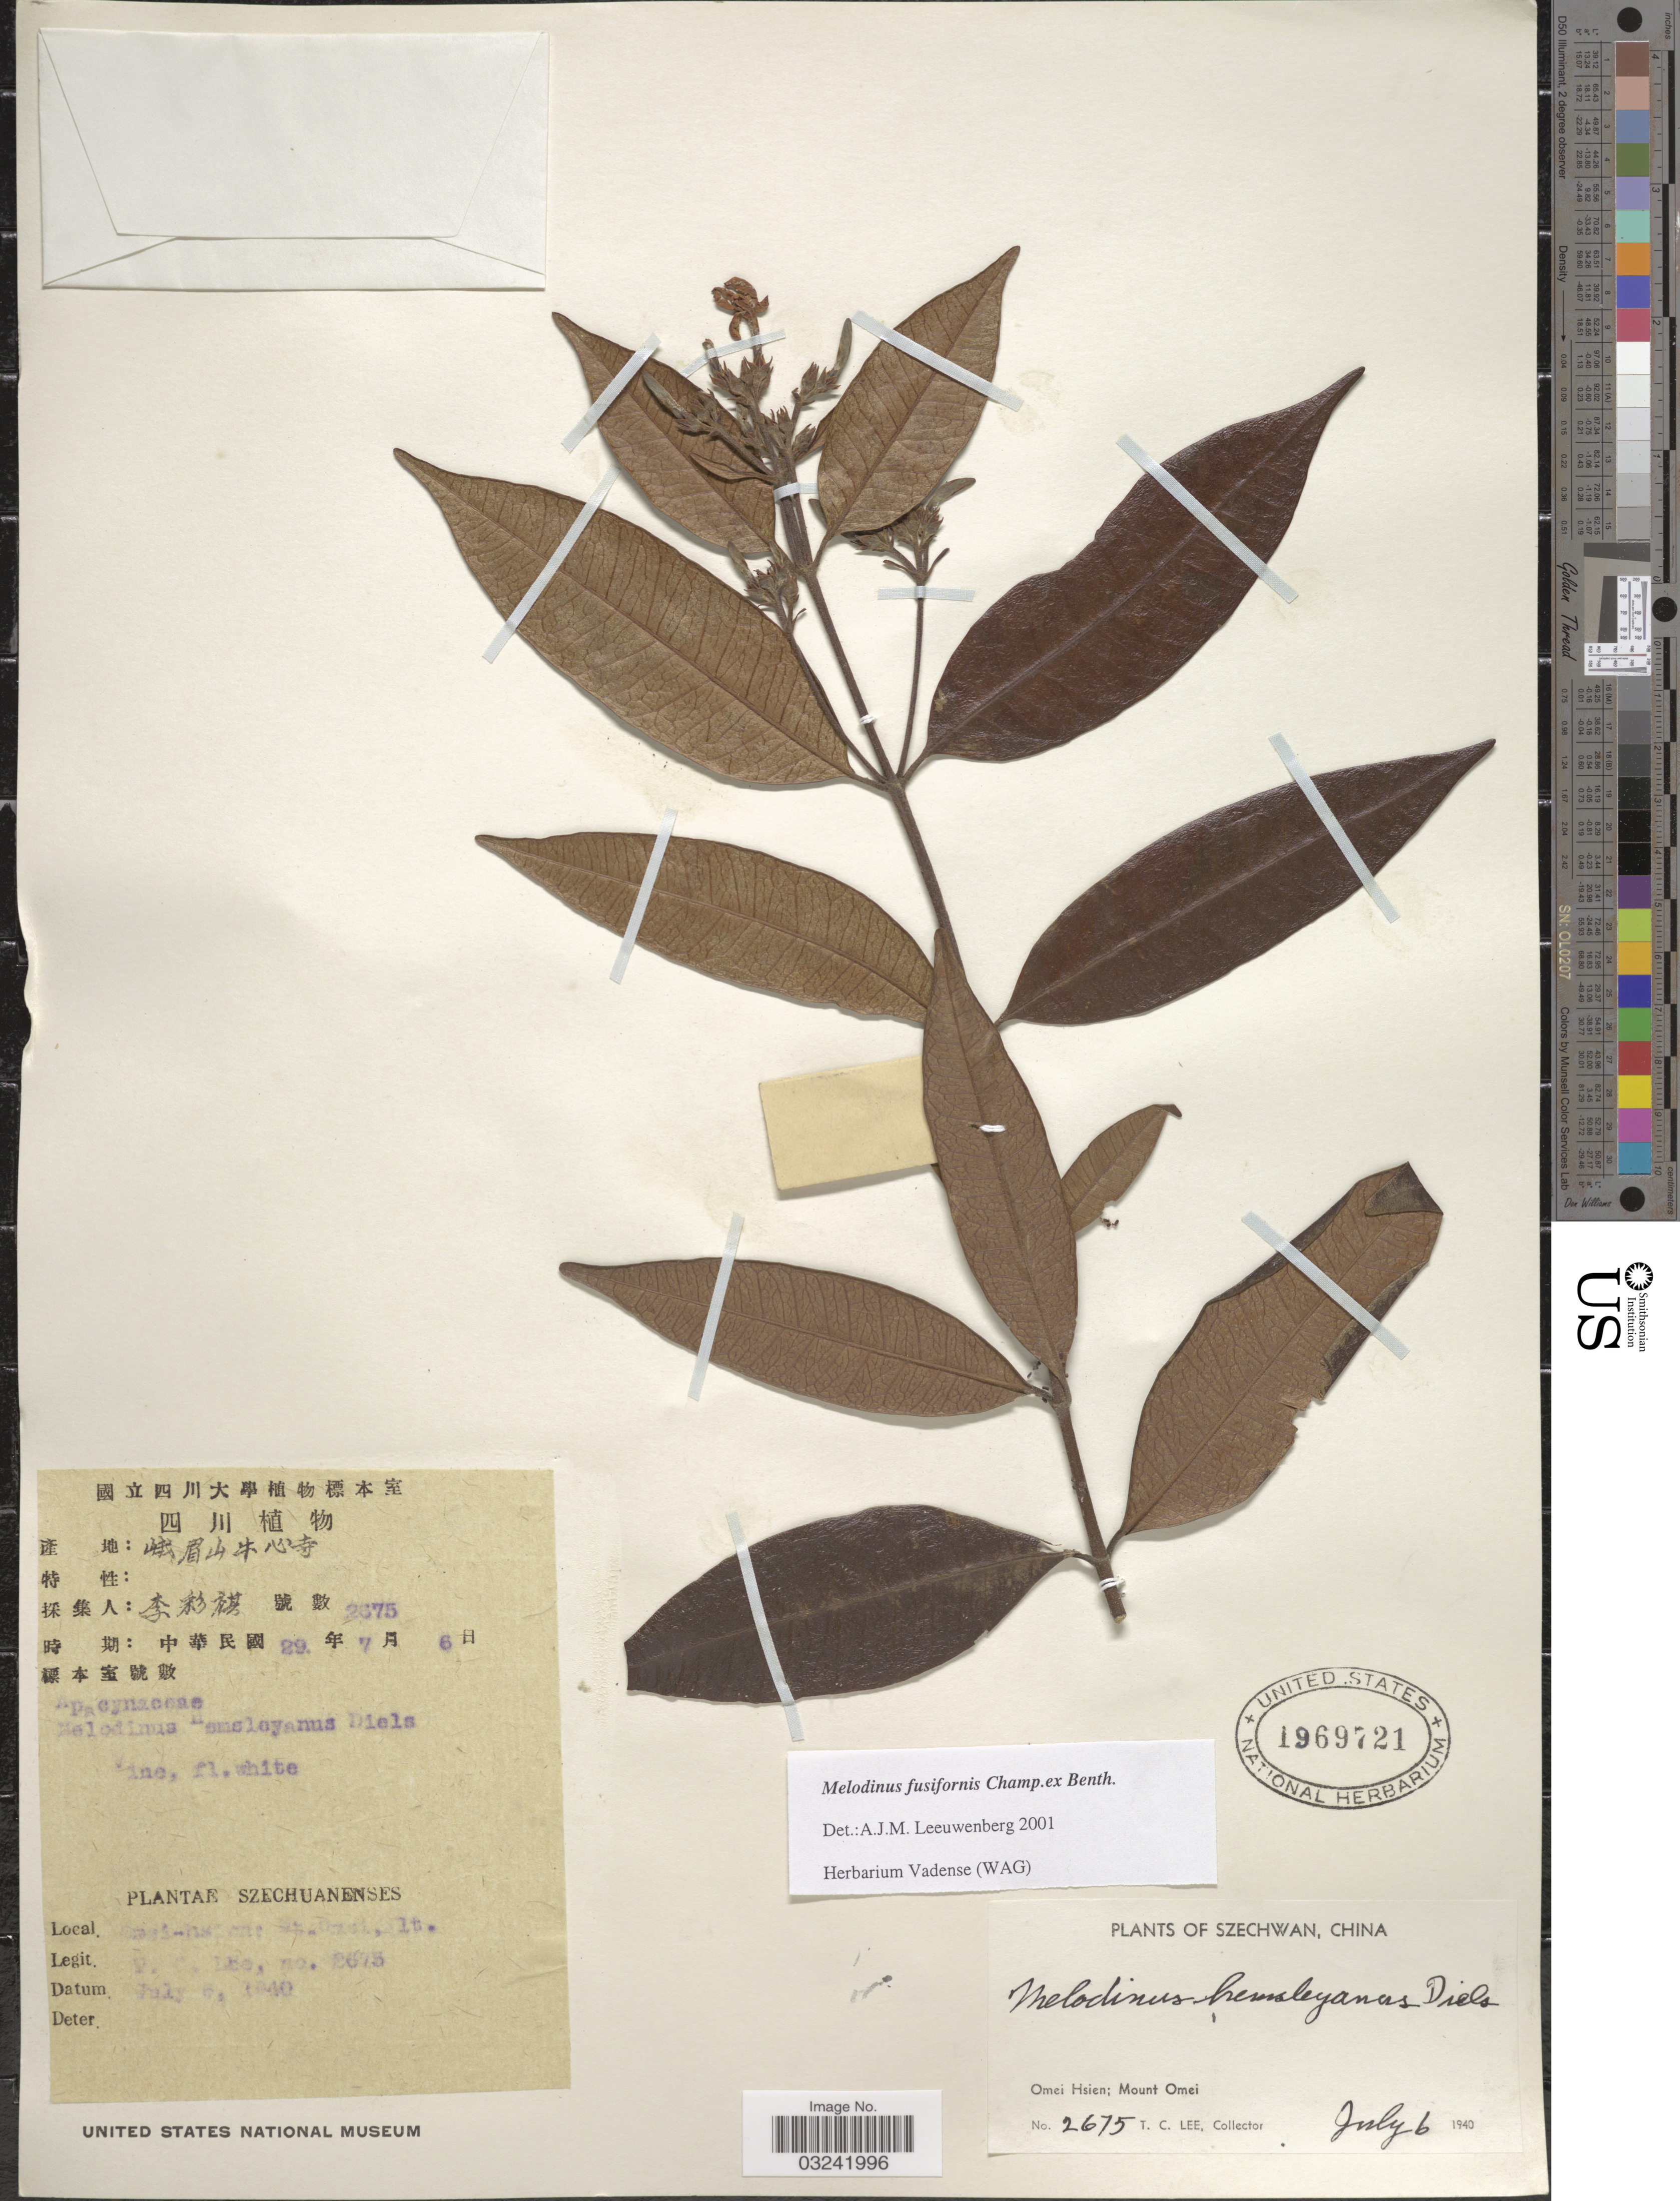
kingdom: Plantae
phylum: Tracheophyta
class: Magnoliopsida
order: Gentianales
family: Apocynaceae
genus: Melodinus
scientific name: Melodinus acutiflorus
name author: F. Muell.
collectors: T. Lee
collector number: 2675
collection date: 1940-07-06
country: China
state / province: Sichuan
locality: Szechwan, China, Omei Hsien: Mount Omei.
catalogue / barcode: US 1969721